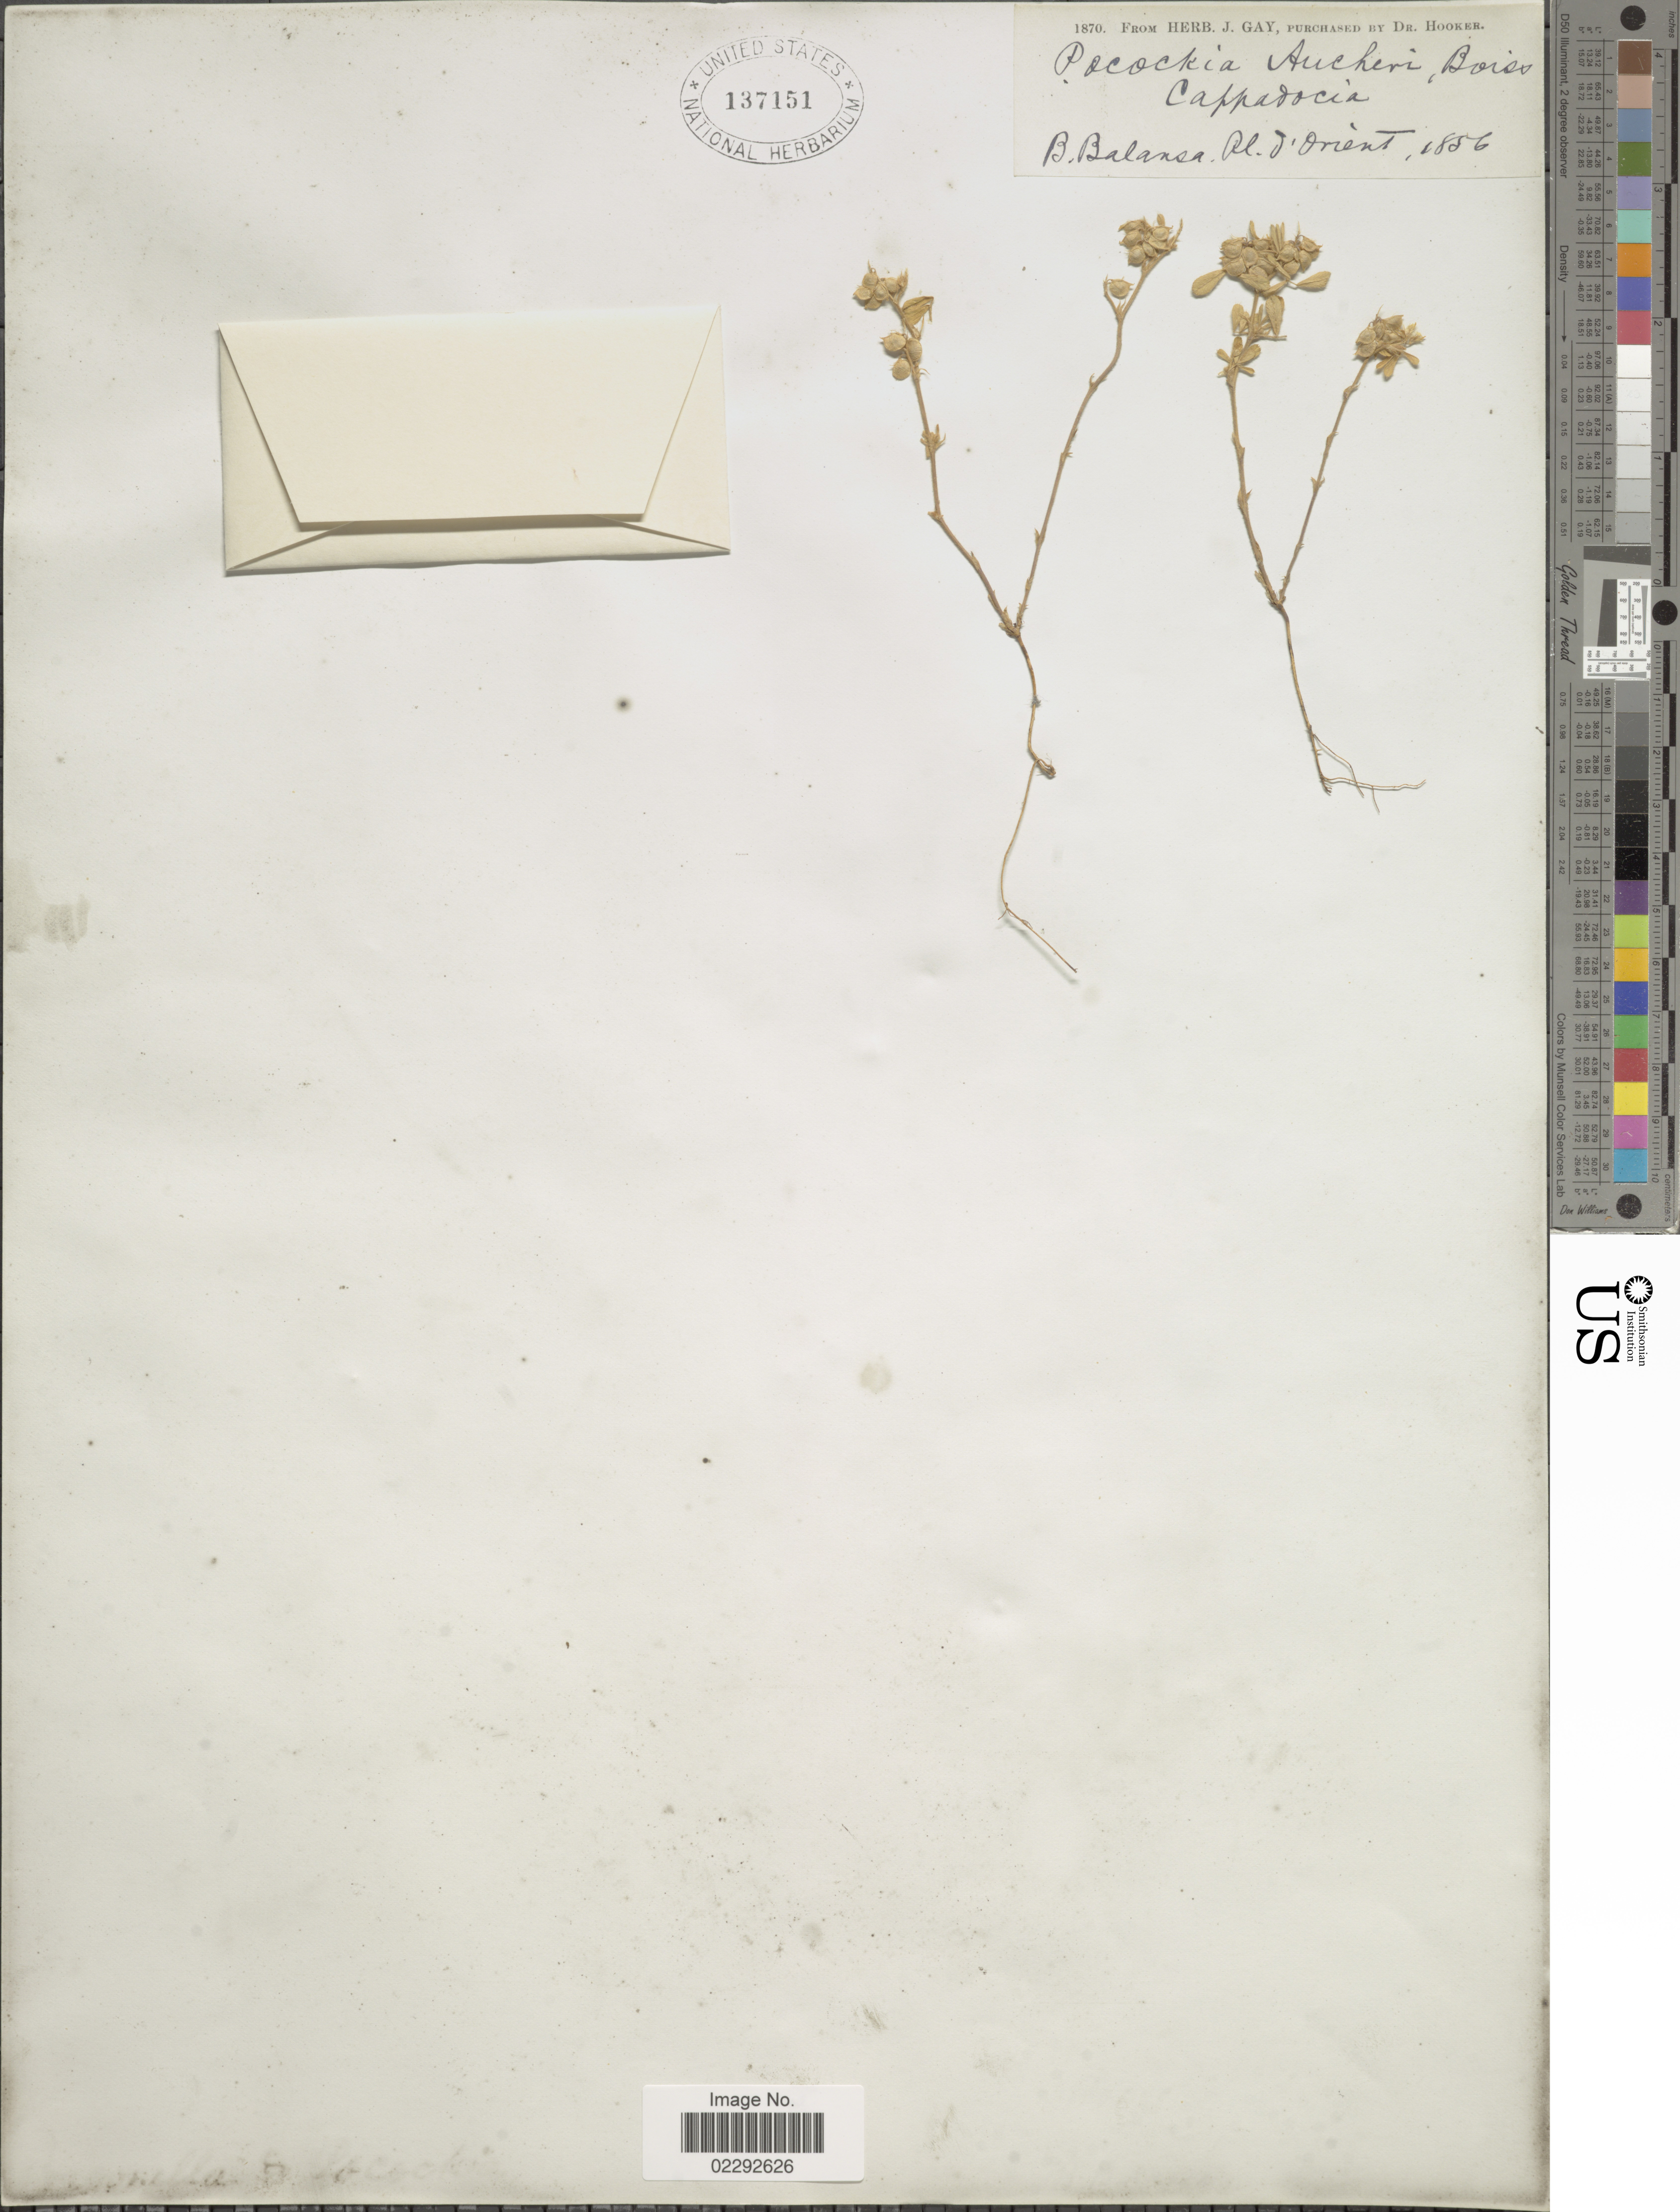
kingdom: Plantae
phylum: Tracheophyta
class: Magnoliopsida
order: Fabales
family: Fabaceae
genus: Medicago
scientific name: Medicago brachycarpa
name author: Fisch. ex M. Bieb.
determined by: Strong, Mark T., (BOT), Smithsonian Institution - National Museum of Natural History (UNITED STATES)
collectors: B. Balansa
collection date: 1856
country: Turkey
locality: Cappadocia. Orient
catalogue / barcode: US 137151